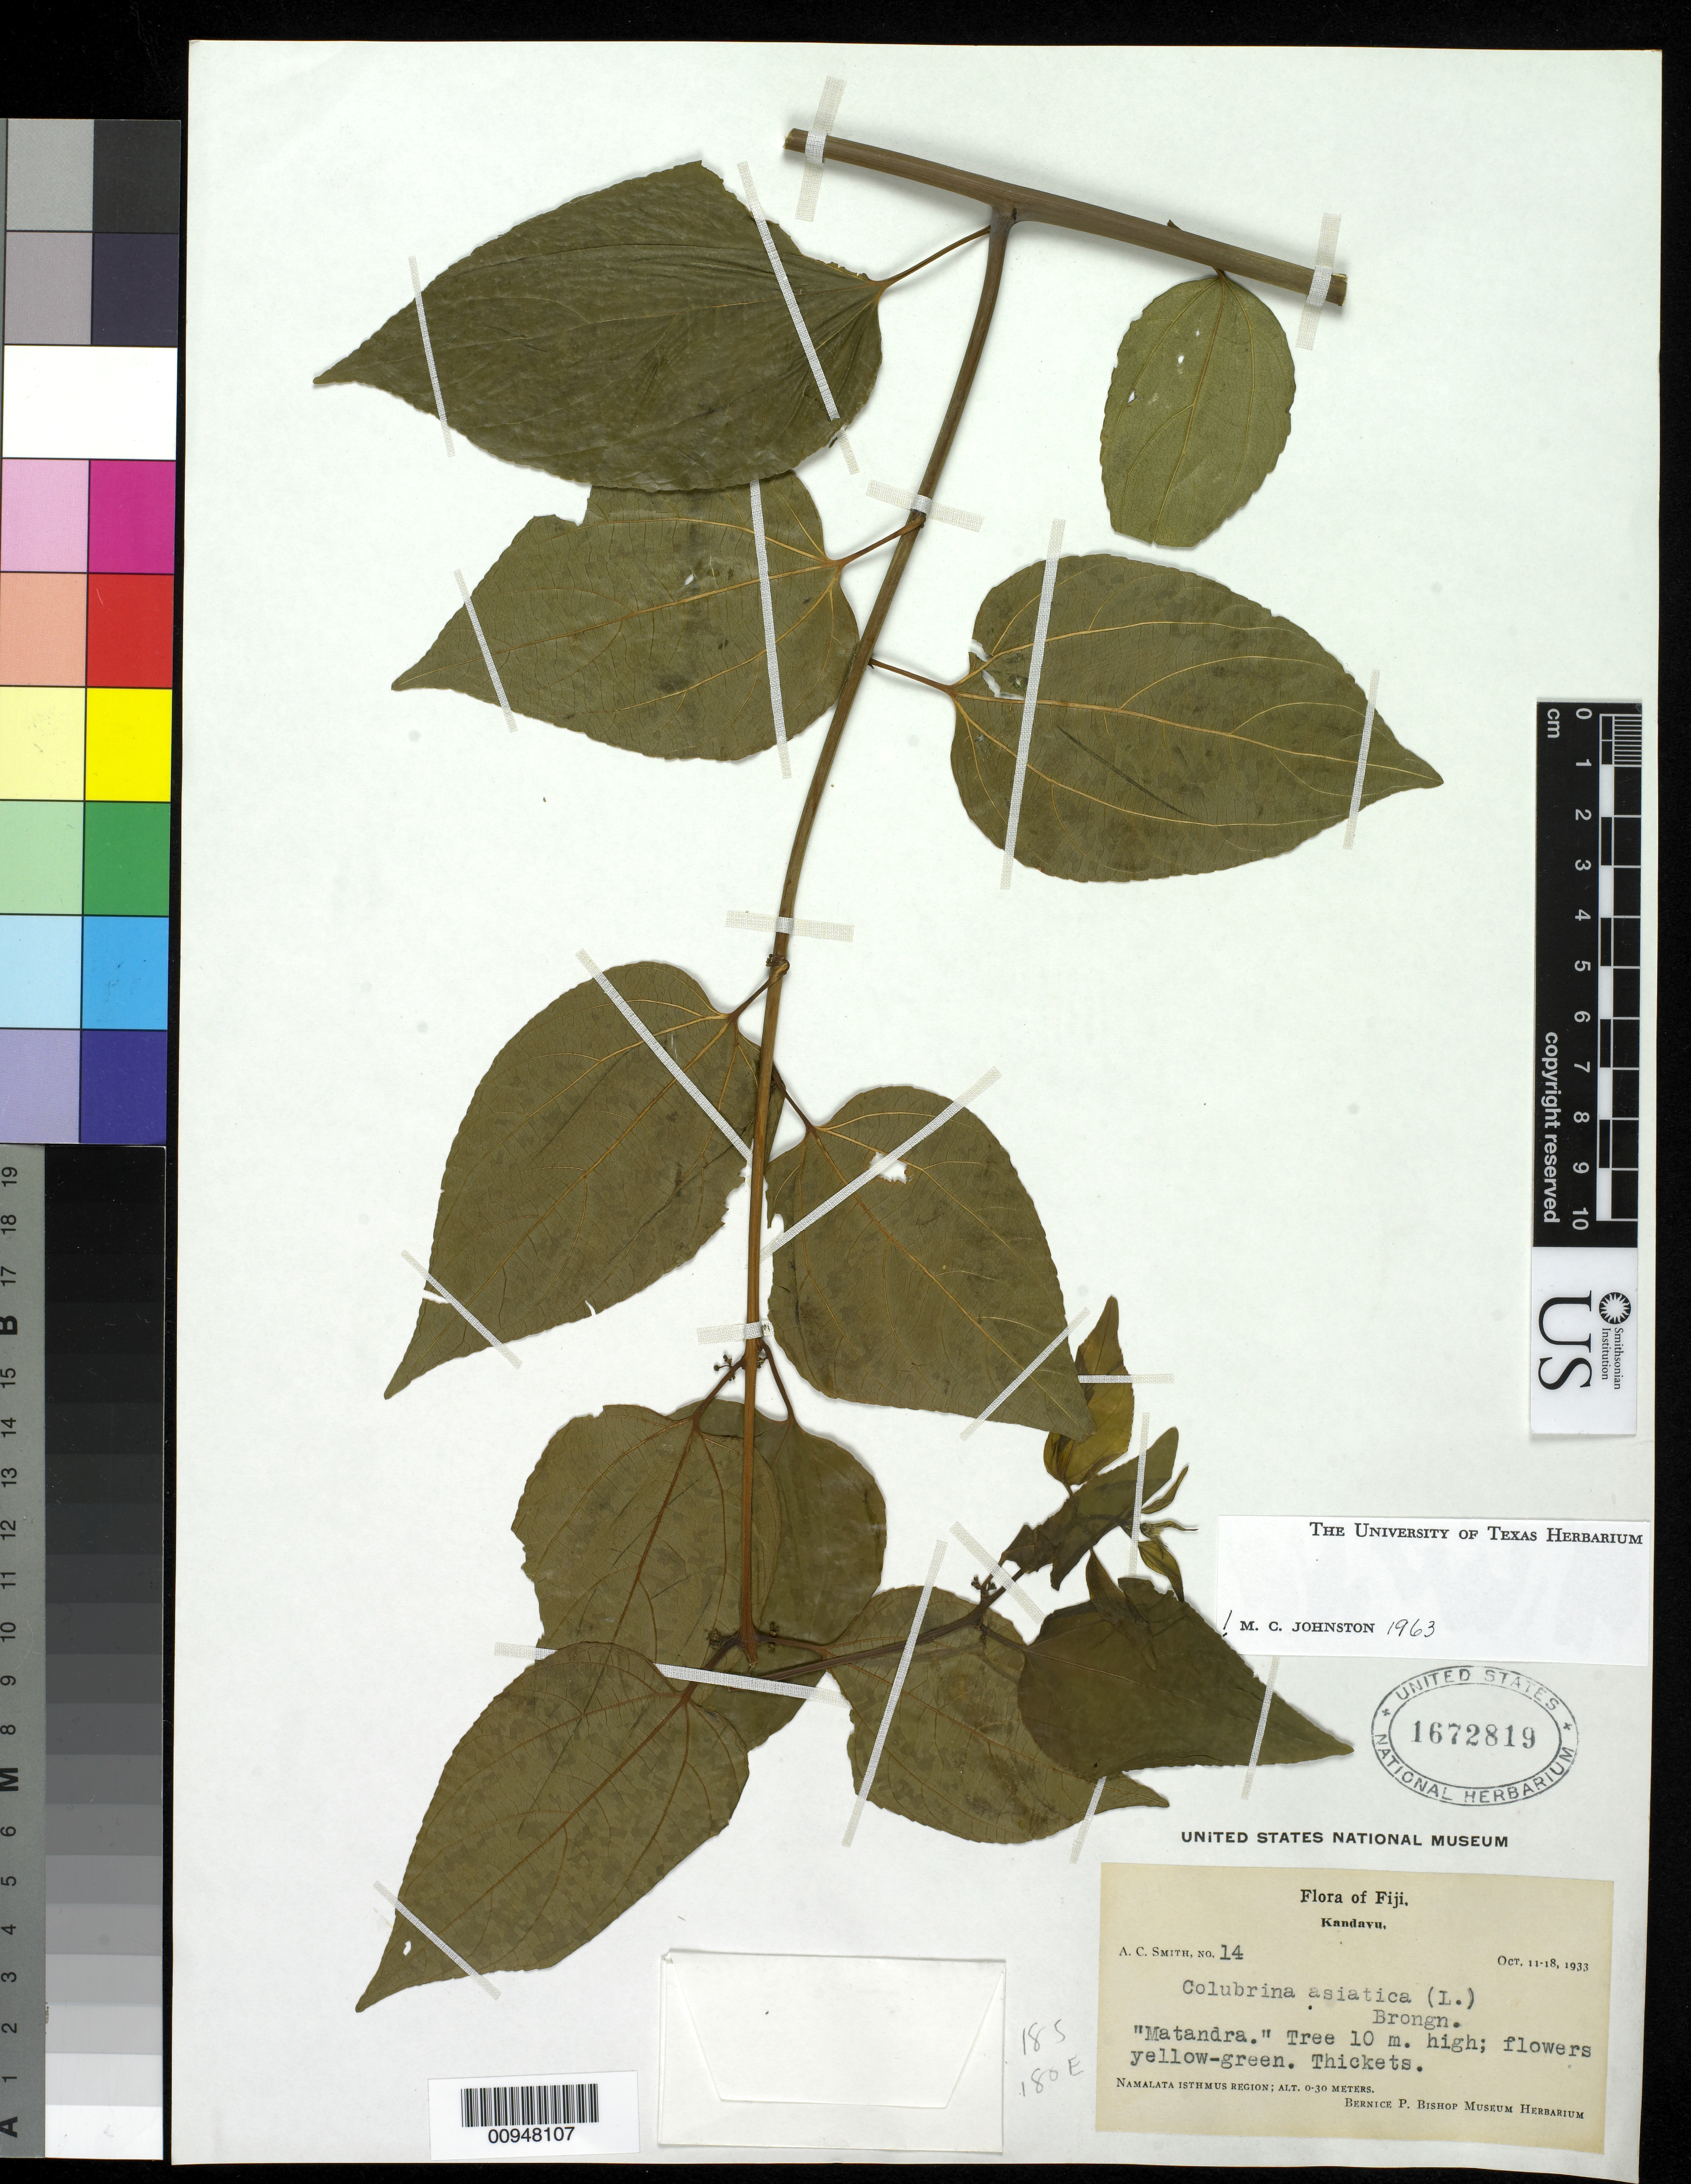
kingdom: Plantae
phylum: Tracheophyta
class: Magnoliopsida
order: Rosales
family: Rhamnaceae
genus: Colubrina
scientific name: Colubrina asiatica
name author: (L.) Brongn.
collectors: C. A. Smith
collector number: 14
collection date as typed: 11 Oct 1933 to 18 Oct 1933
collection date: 1933-10-11/1933-10-18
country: Fiji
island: Kadavu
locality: Namalata Isthmus Region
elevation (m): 0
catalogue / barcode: US 1672819